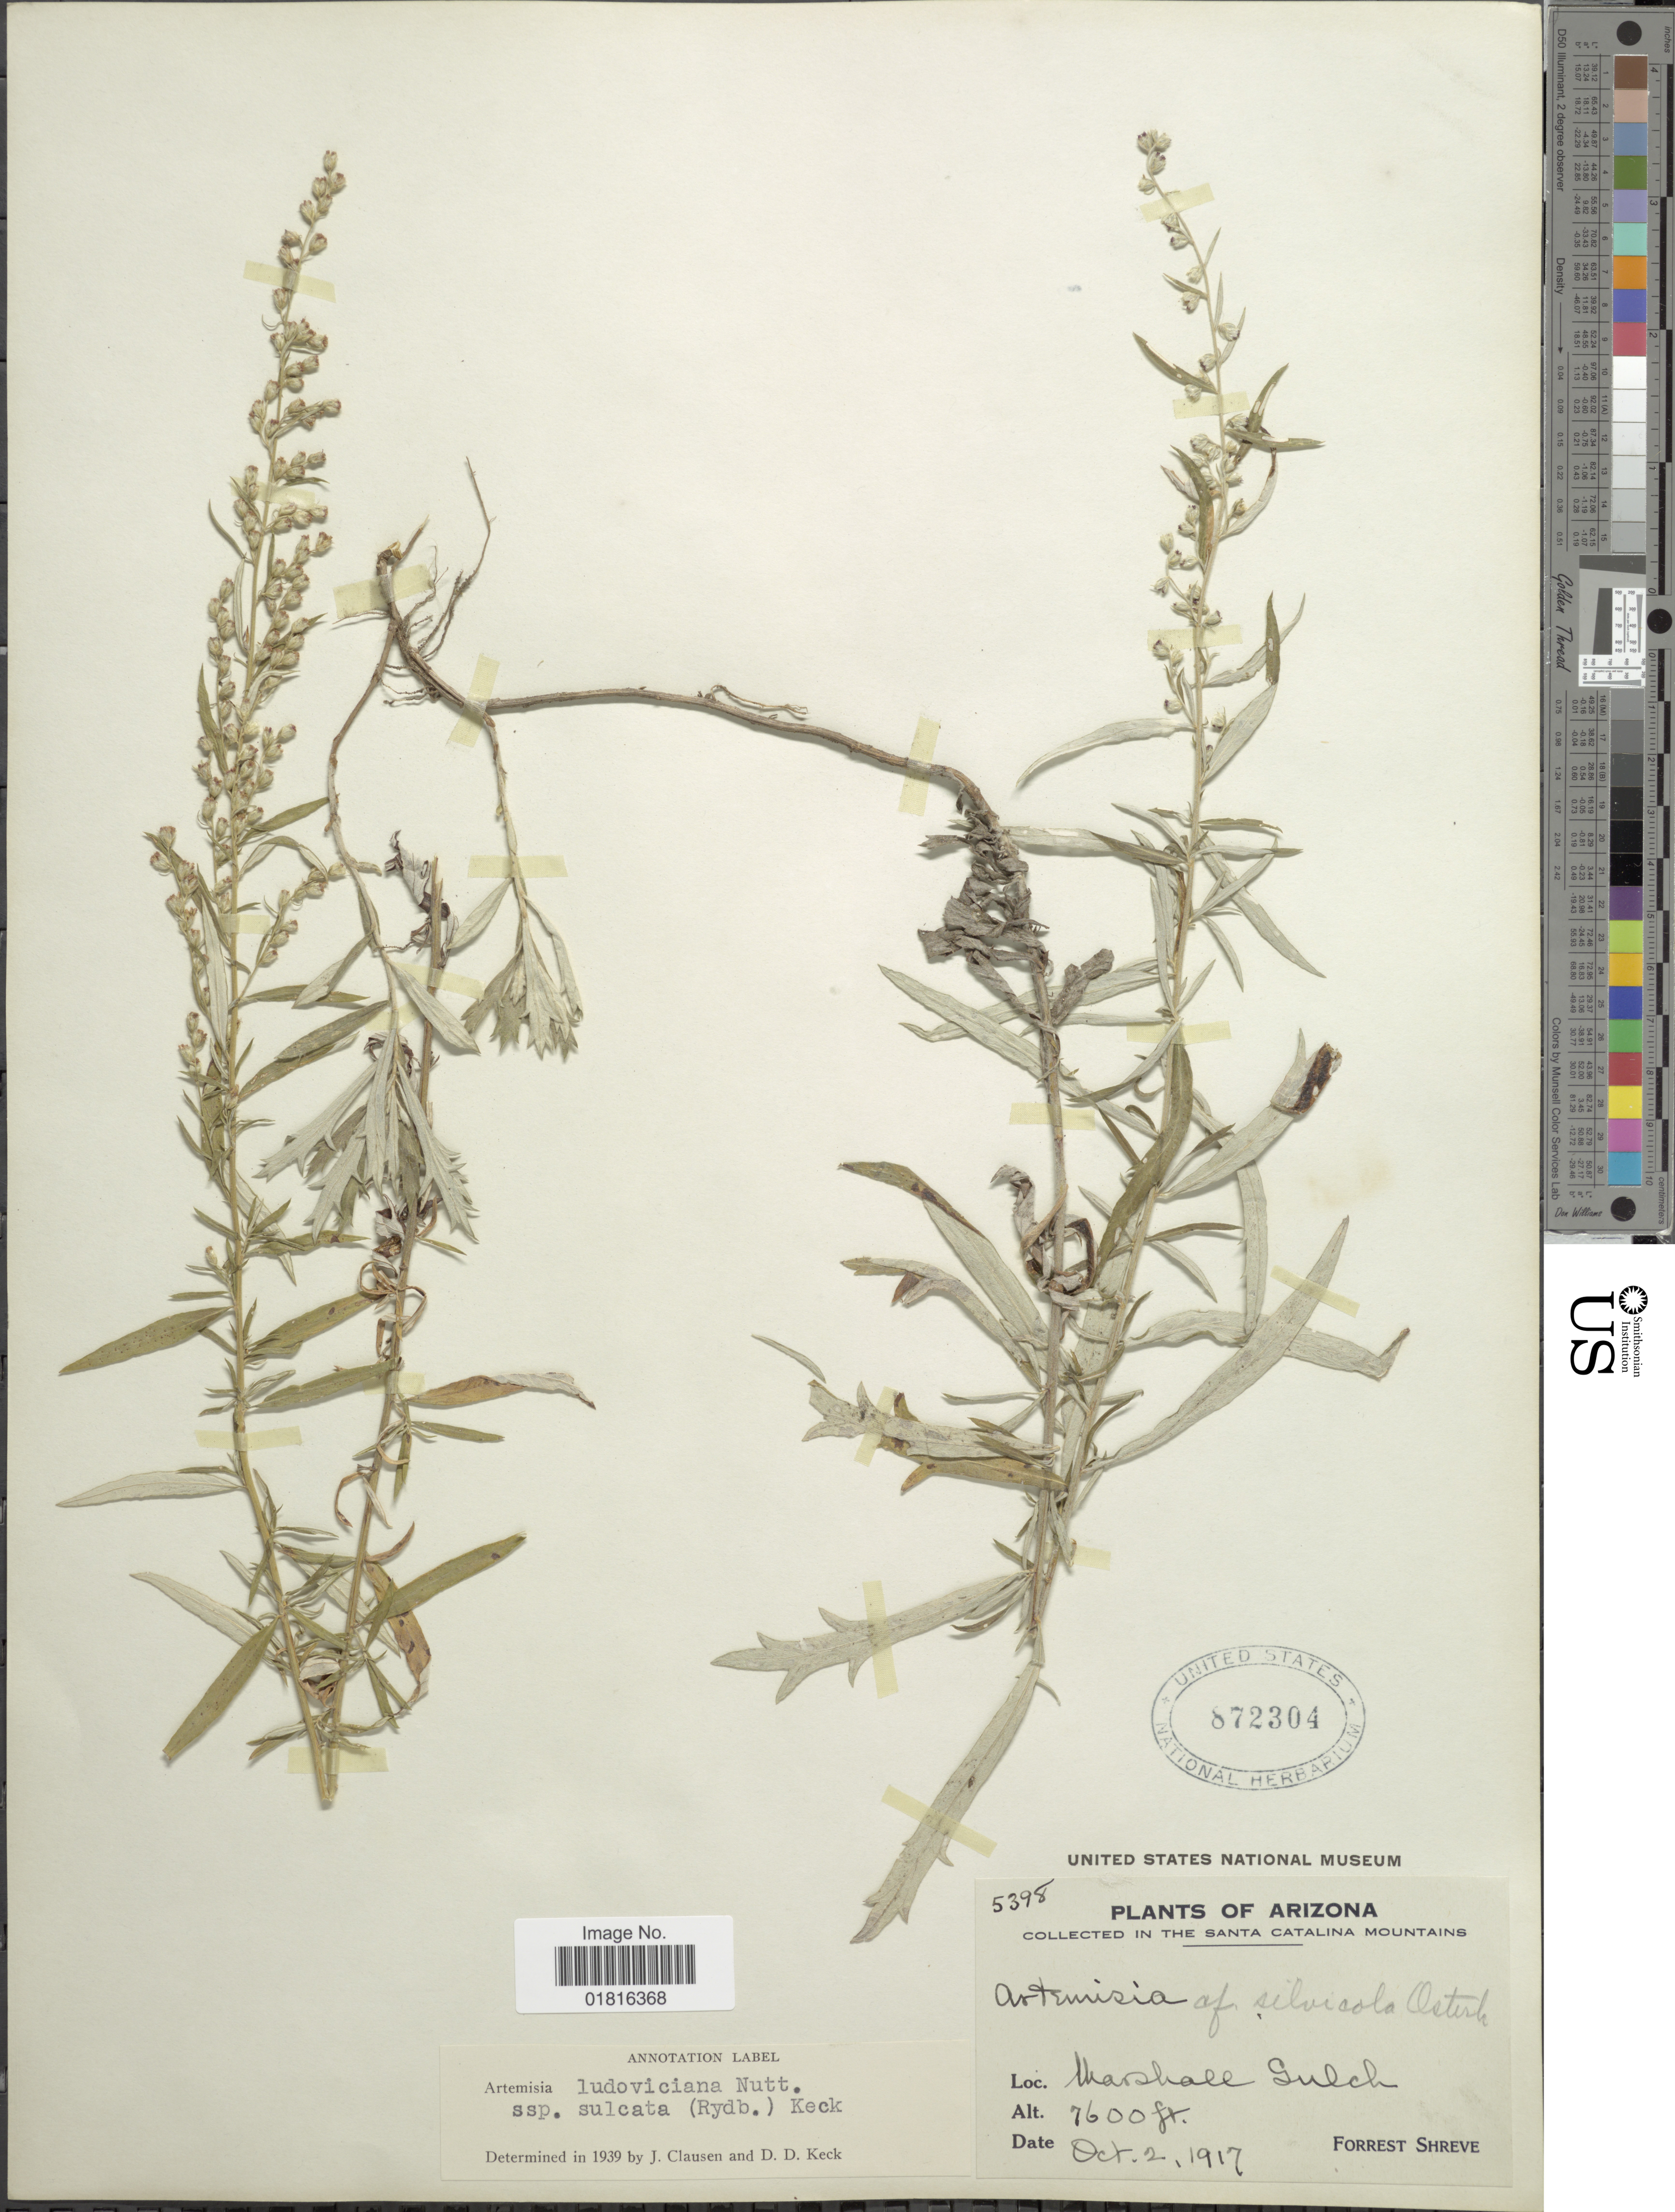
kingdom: Plantae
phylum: Tracheophyta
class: Magnoliopsida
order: Asterales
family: Asteraceae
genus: Artemisia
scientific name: Artemisia ludoviciana subsp. sulcata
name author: (Rydb.) D.D. Keck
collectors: F. Shreve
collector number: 5398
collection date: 1917-10-02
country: United States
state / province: Arizona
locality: In the Santa Catalina Mountains, Marsha;; Gulch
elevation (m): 2316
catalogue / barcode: US 872304